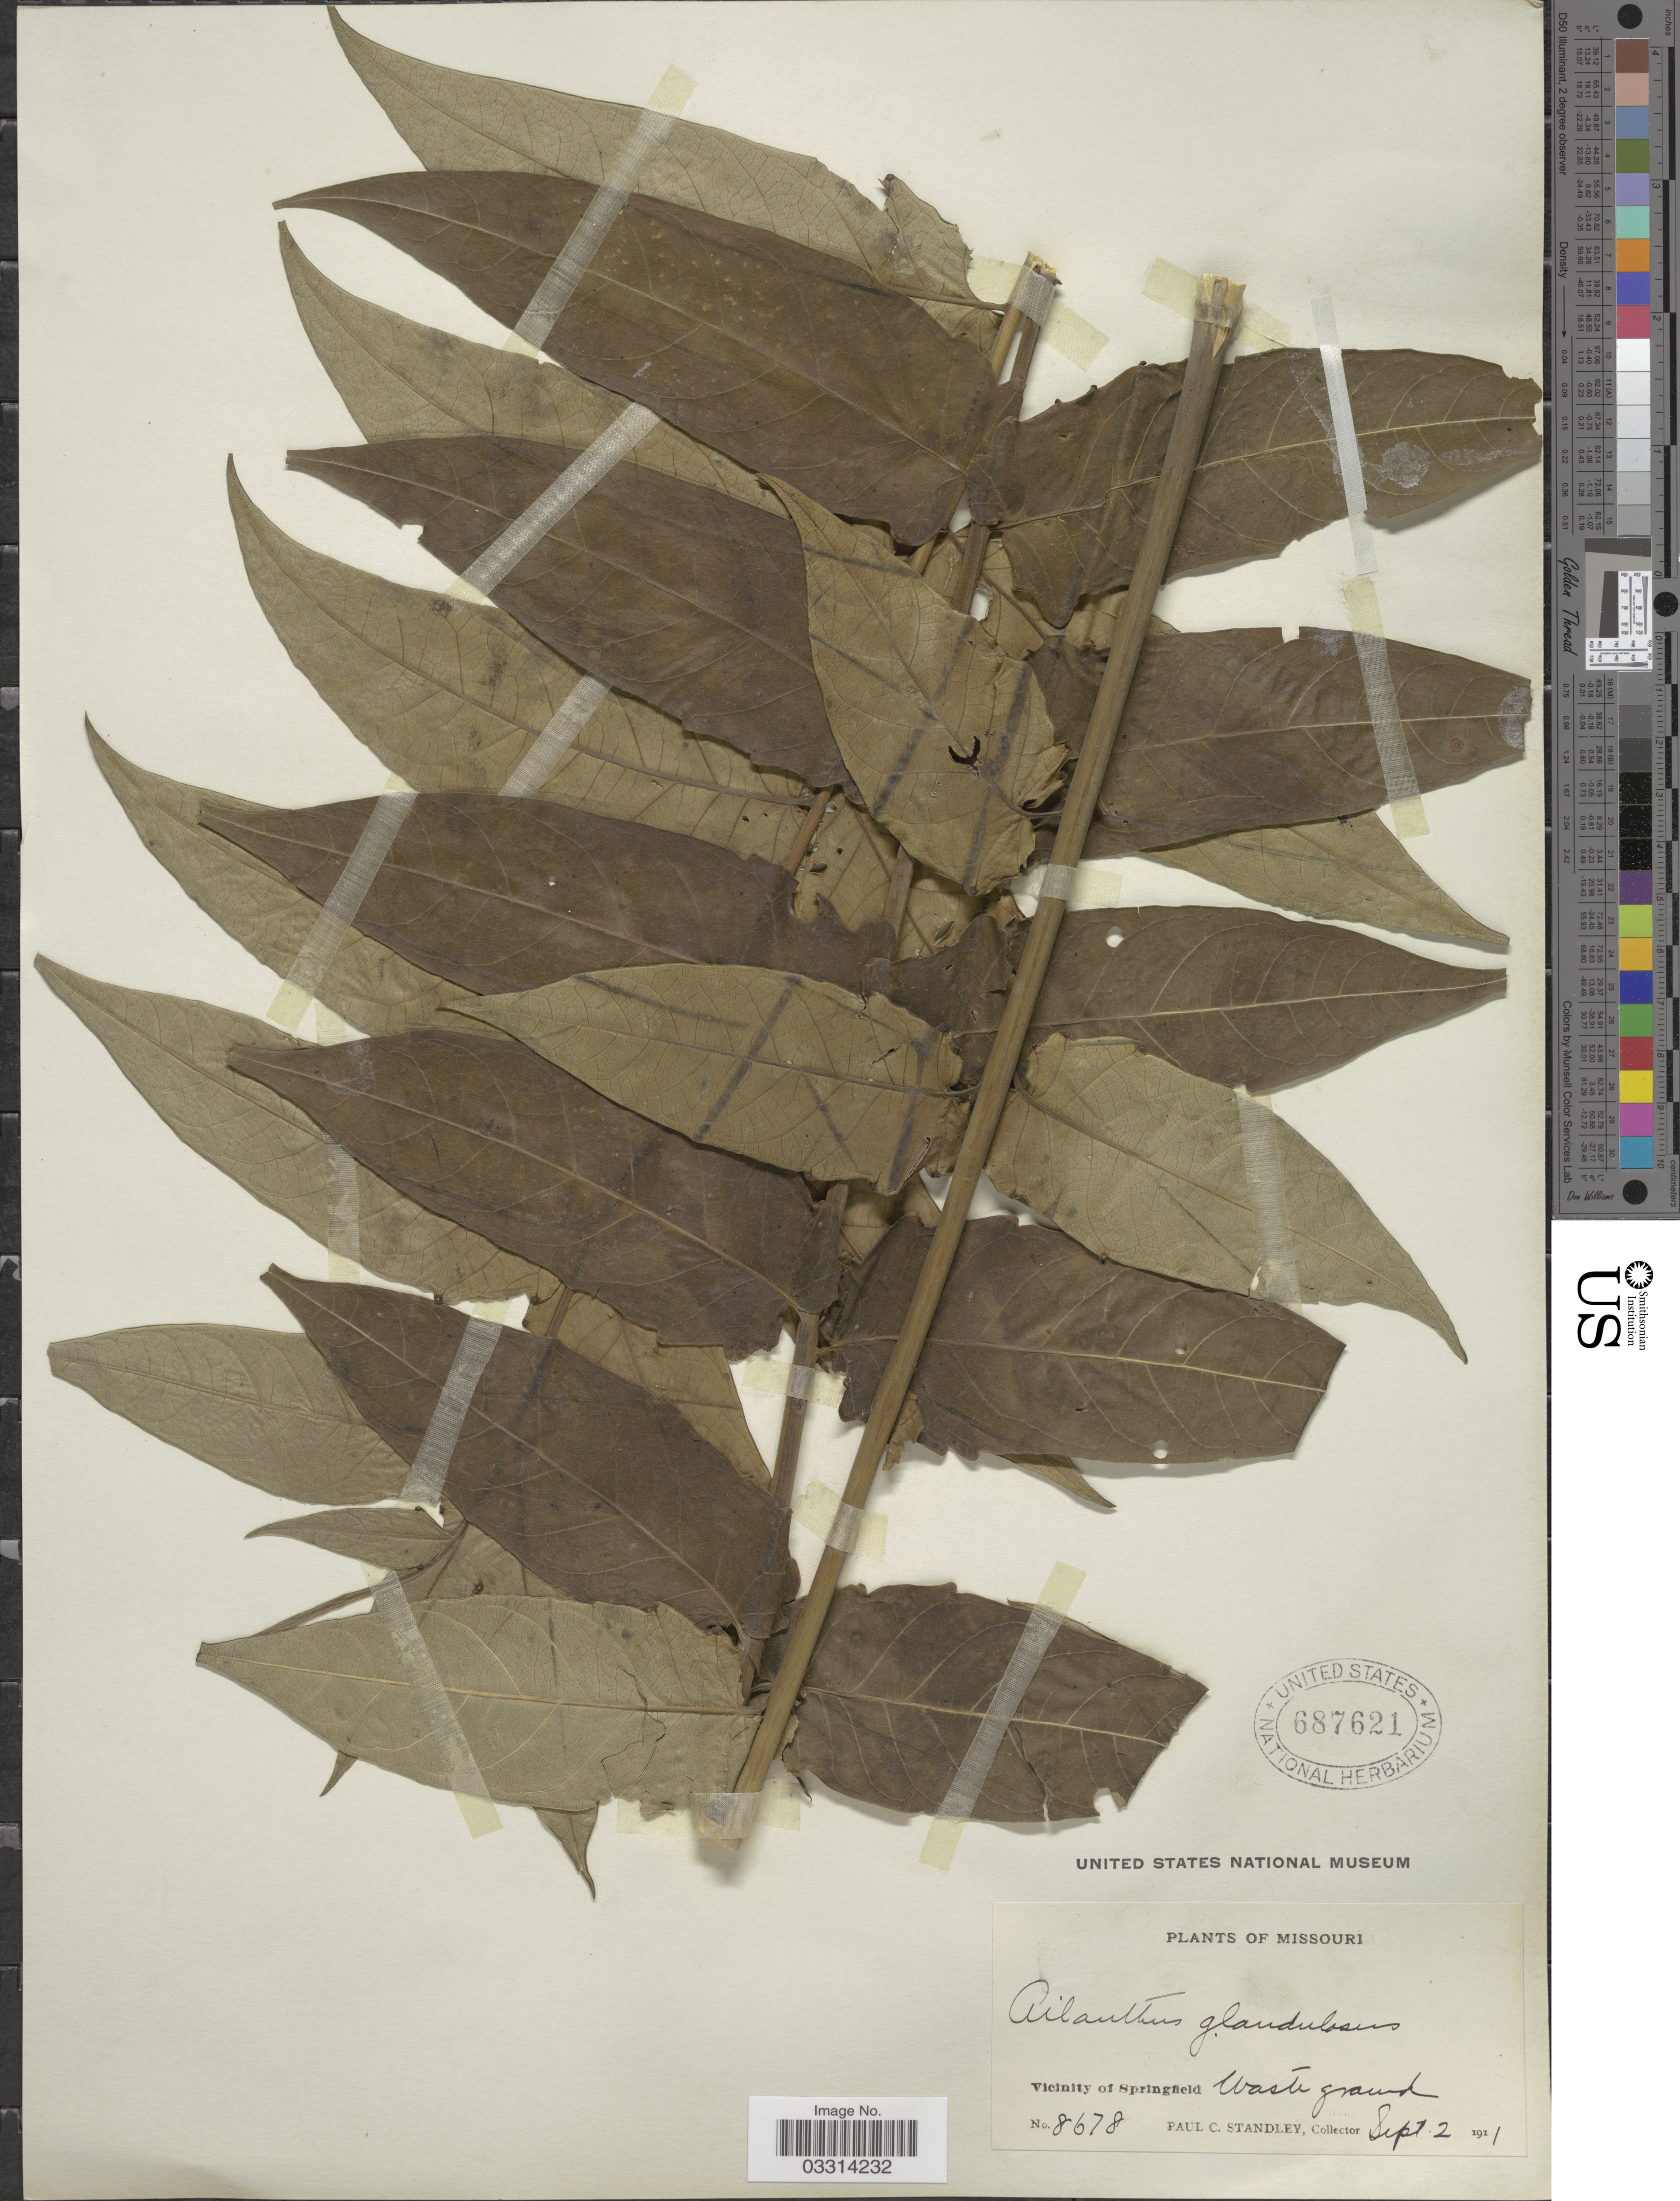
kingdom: Plantae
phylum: Tracheophyta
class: Magnoliopsida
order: Sapindales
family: Simaroubaceae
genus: Ailanthus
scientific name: Ailanthus glandulosa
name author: Desf.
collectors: P. C. Standley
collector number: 8678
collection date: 1911-09-02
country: United States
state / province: Missouri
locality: Vicinity of Springfield.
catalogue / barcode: US 687621